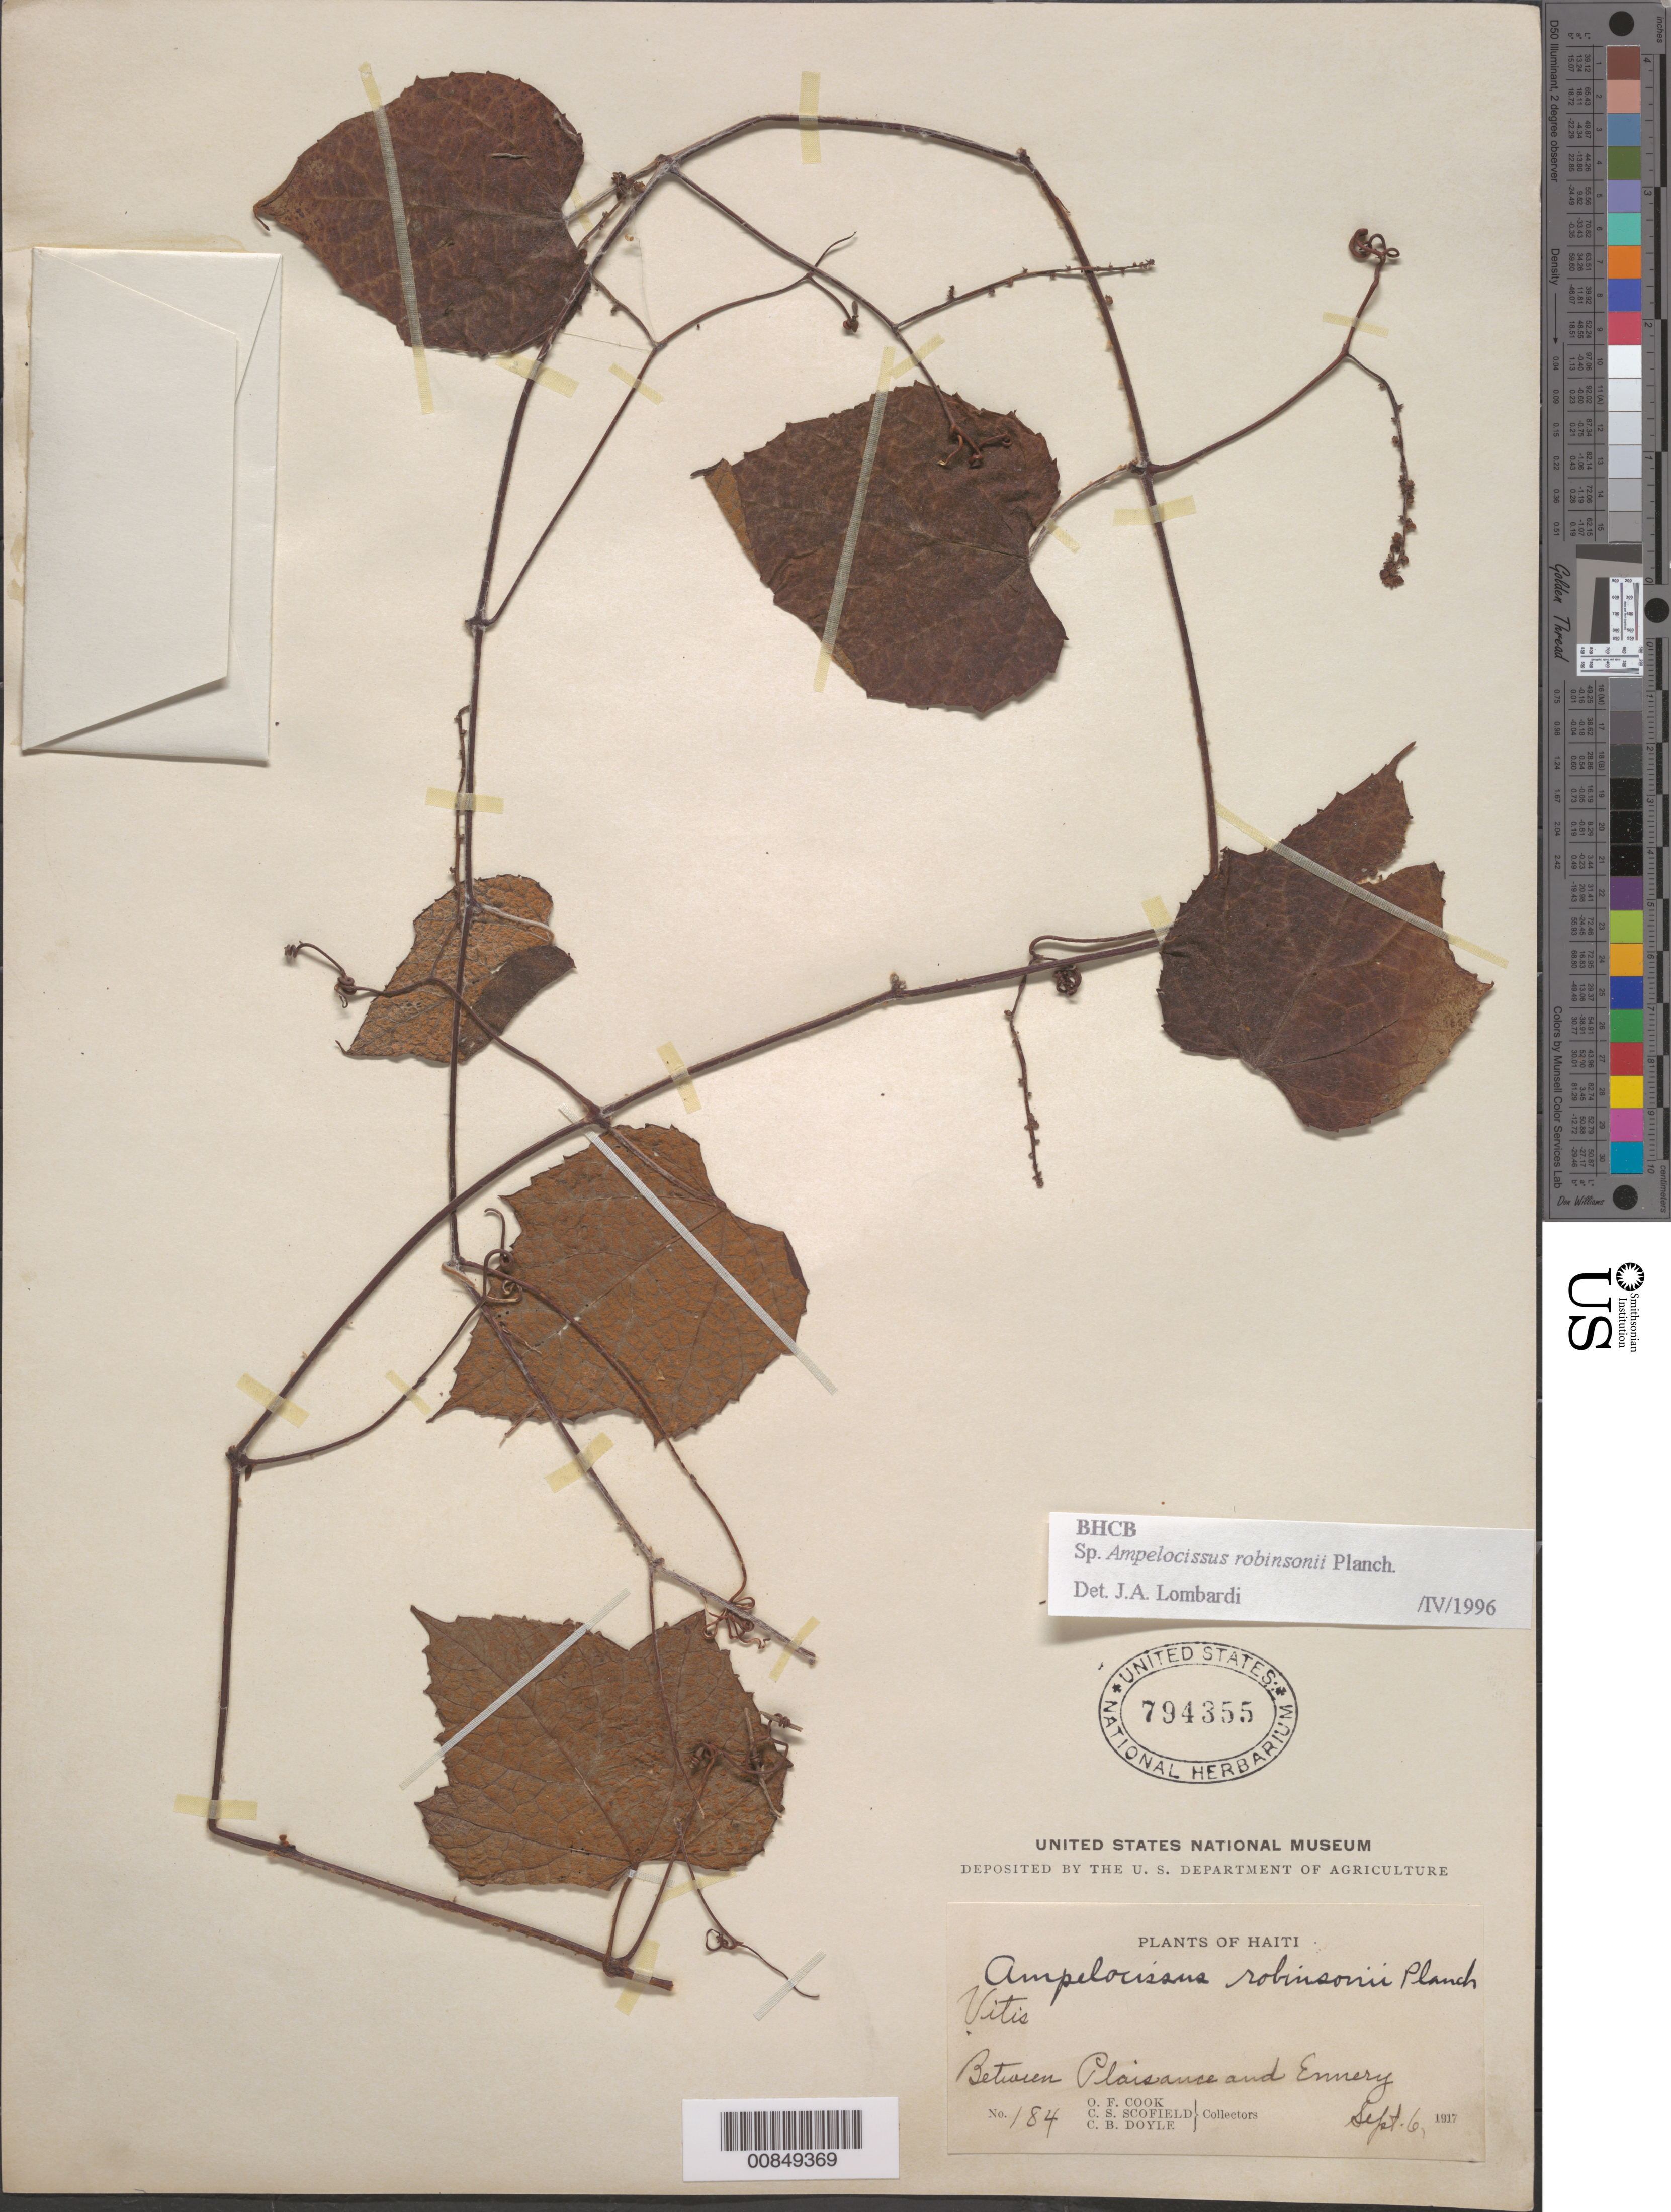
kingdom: Plantae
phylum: Tracheophyta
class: Magnoliopsida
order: Vitales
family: Vitaceae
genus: Ampelocissus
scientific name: Ampelocissus robinsonii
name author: Planch.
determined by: Lombardi, Julio A.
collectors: O. F. Cook, C. Scofield & C. Doyle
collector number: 184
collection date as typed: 06 Sep 1917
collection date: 1917-09-06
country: Haiti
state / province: Artibonite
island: Hispaniola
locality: Between Plaisance and Ennery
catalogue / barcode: US 794355